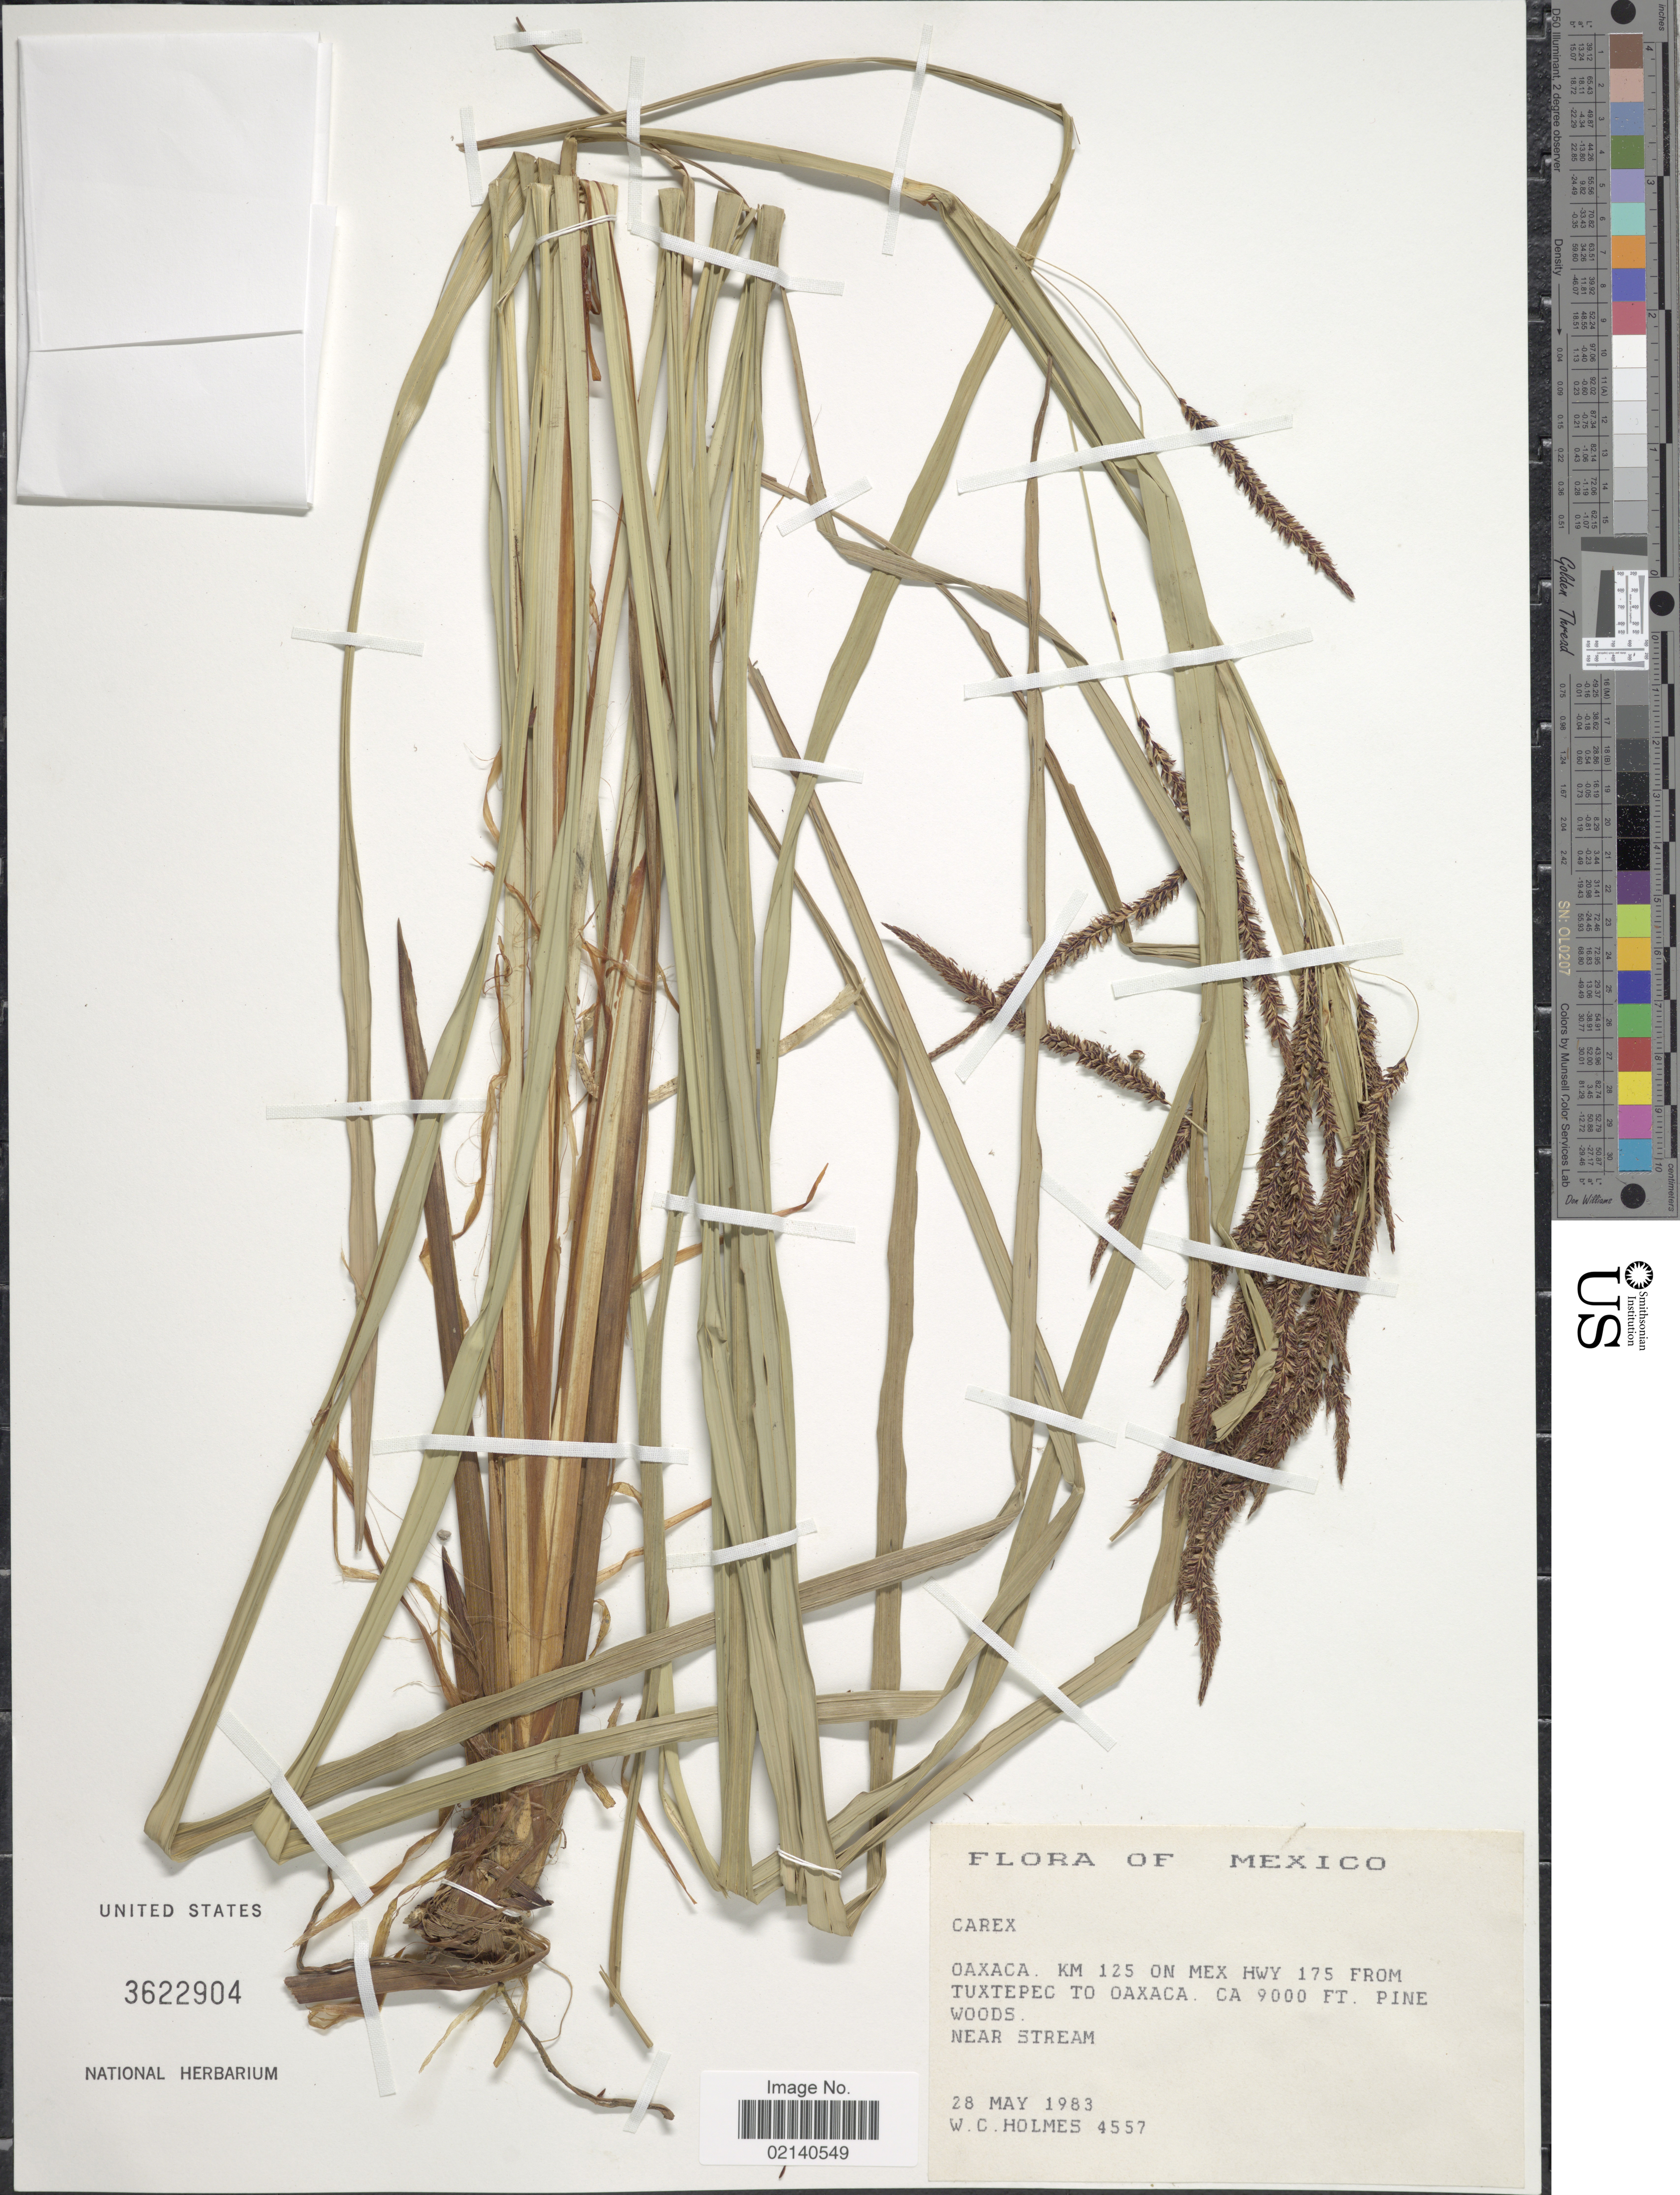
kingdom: Plantae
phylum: Tracheophyta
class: Liliopsida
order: Poales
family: Cyperaceae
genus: Carex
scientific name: Carex chordalis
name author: Liebm.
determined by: Strong, Mark T., (BOT), Smithsonian Institution - National Museum of Natural History (UNITED STATES)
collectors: W. Holmes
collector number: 4557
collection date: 1983-05-28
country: Mexico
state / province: Oaxaca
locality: KM 125 on MEX HWY 175 from Tuxtepec to Oaxaca, pine woods, near stream.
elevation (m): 2743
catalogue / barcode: US 3622904